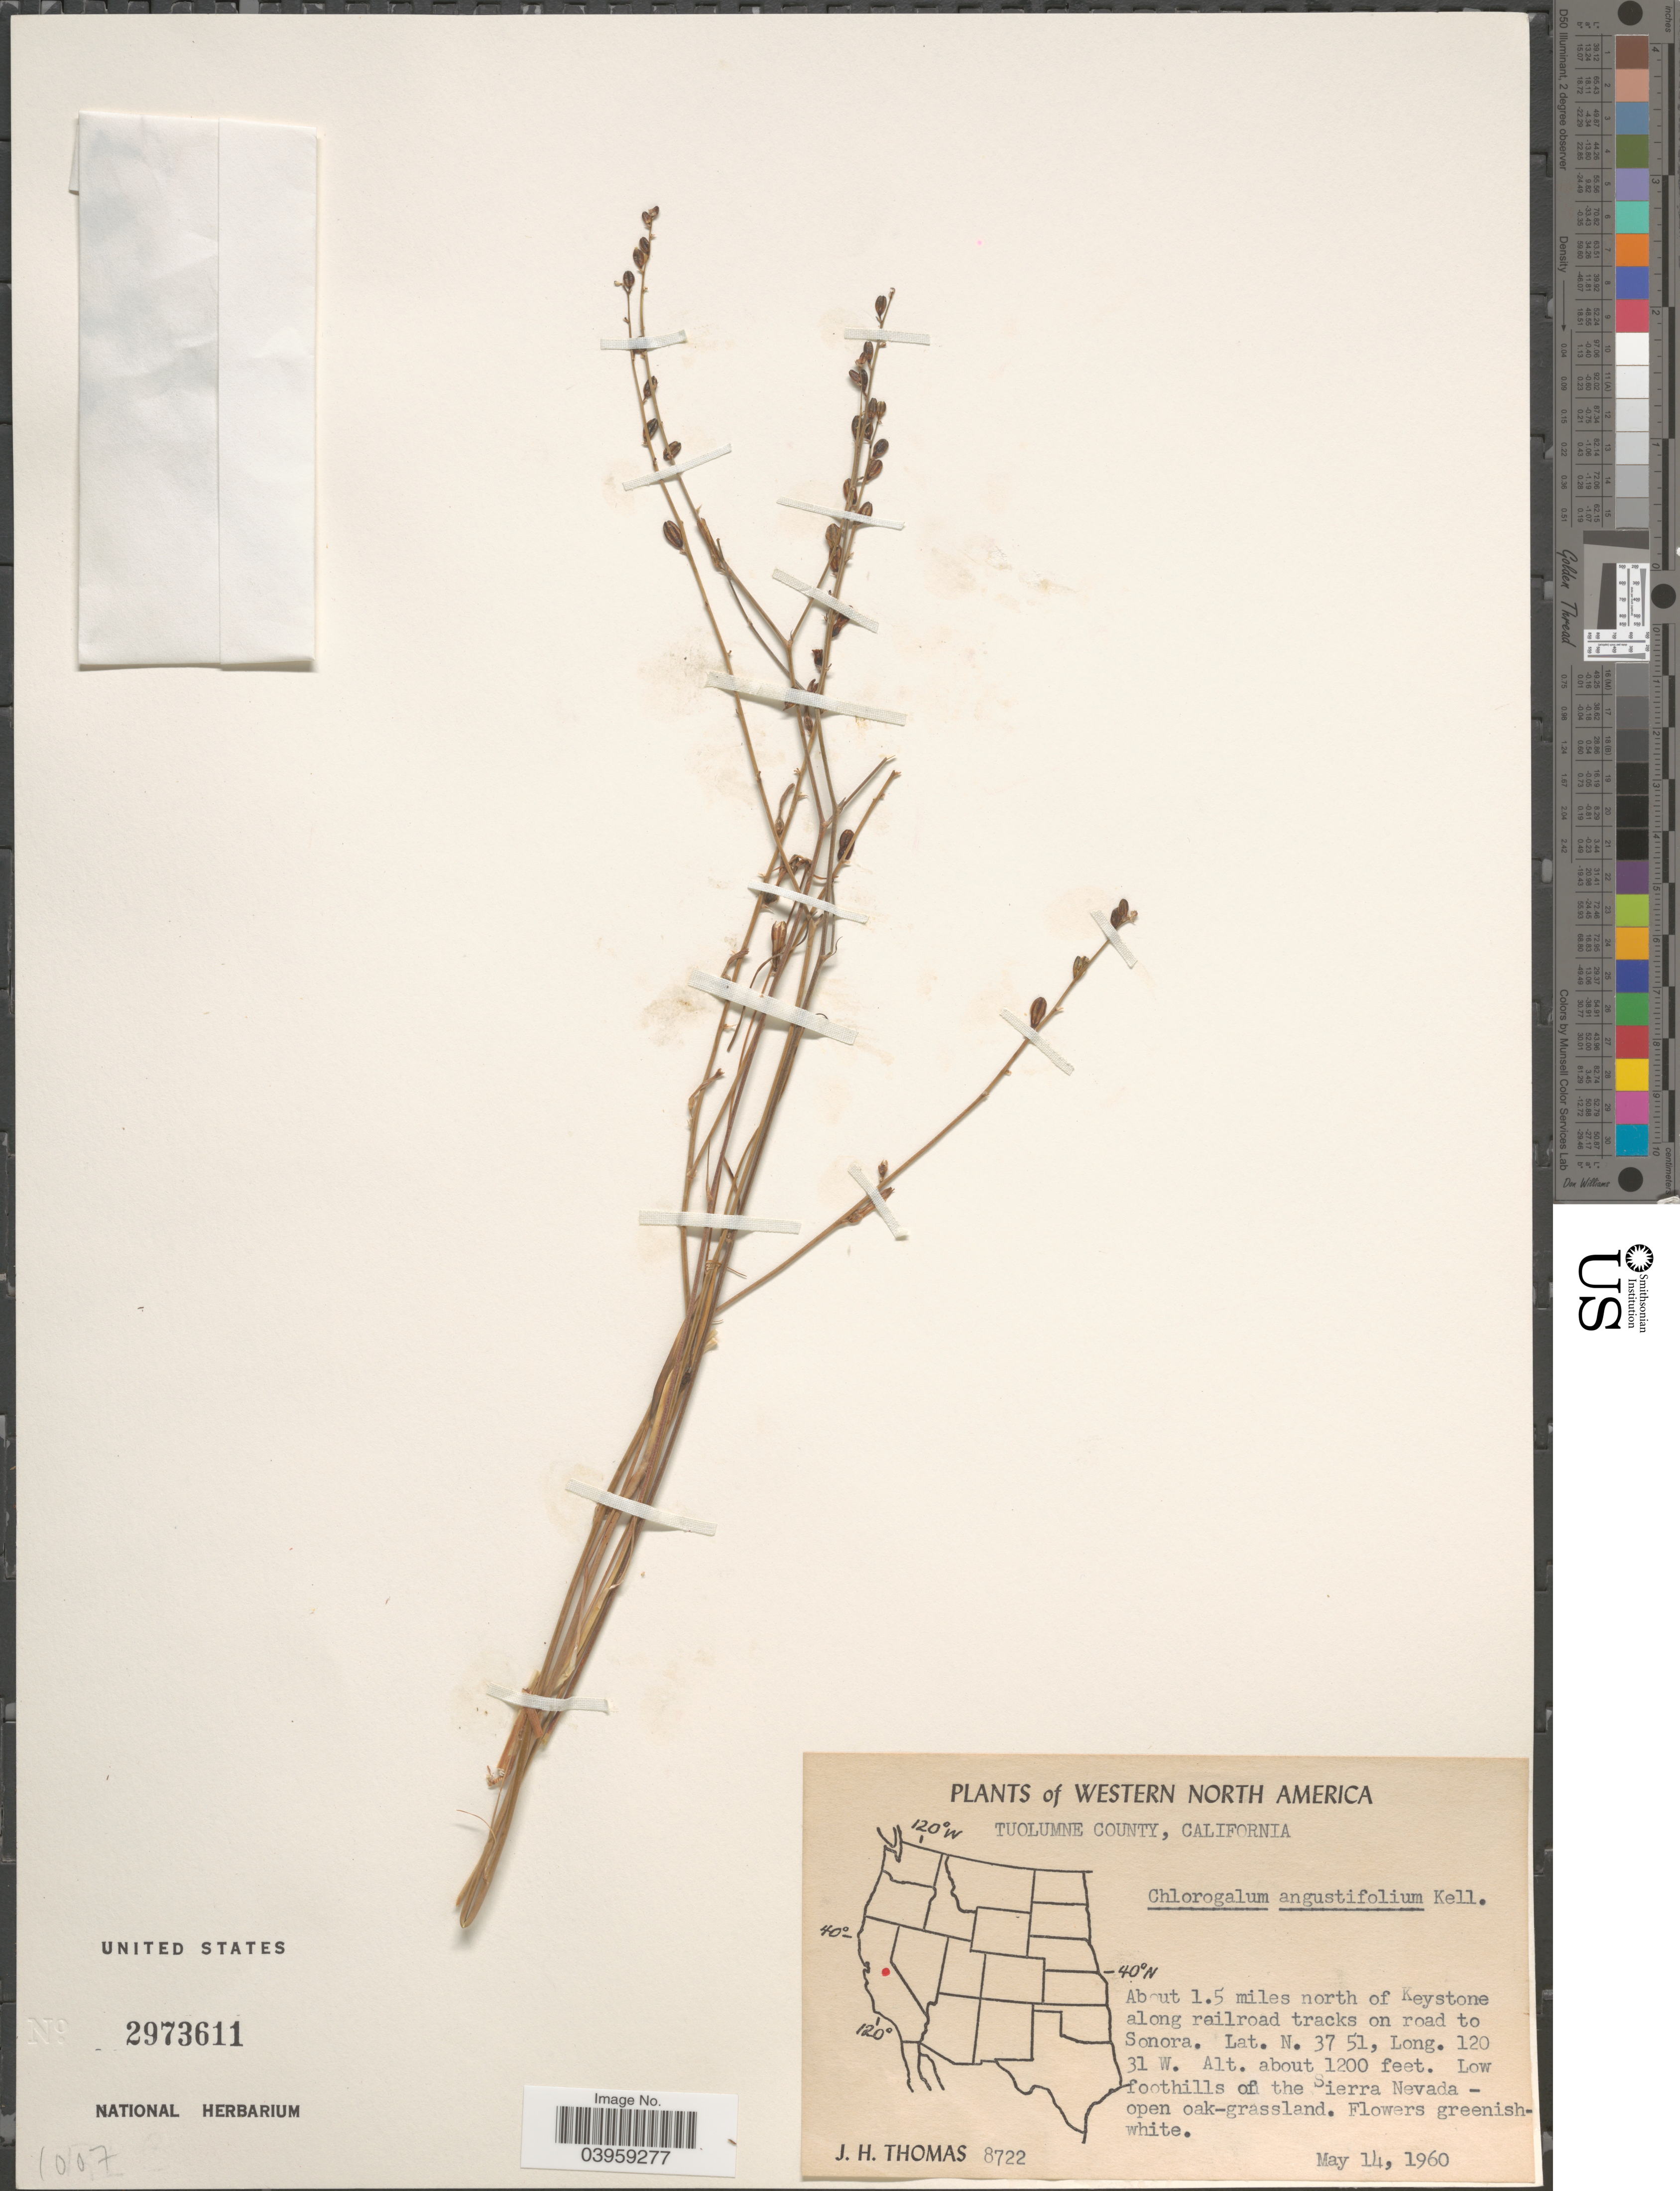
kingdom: Plantae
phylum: Tracheophyta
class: Liliopsida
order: Asparagales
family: Asparagaceae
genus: Chlorogalum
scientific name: Chlorogalum angustifolium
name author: Kellogg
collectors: J. H. Thomas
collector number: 8722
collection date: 1960-05-14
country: United States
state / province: California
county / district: Tuolumne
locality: Western North America. Tuolumne County. About 1.5 miles north of Keystone along railroad tracks on road to Sonora. Low foothills of the Sierra Nevada.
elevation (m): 366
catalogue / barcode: US 2973611